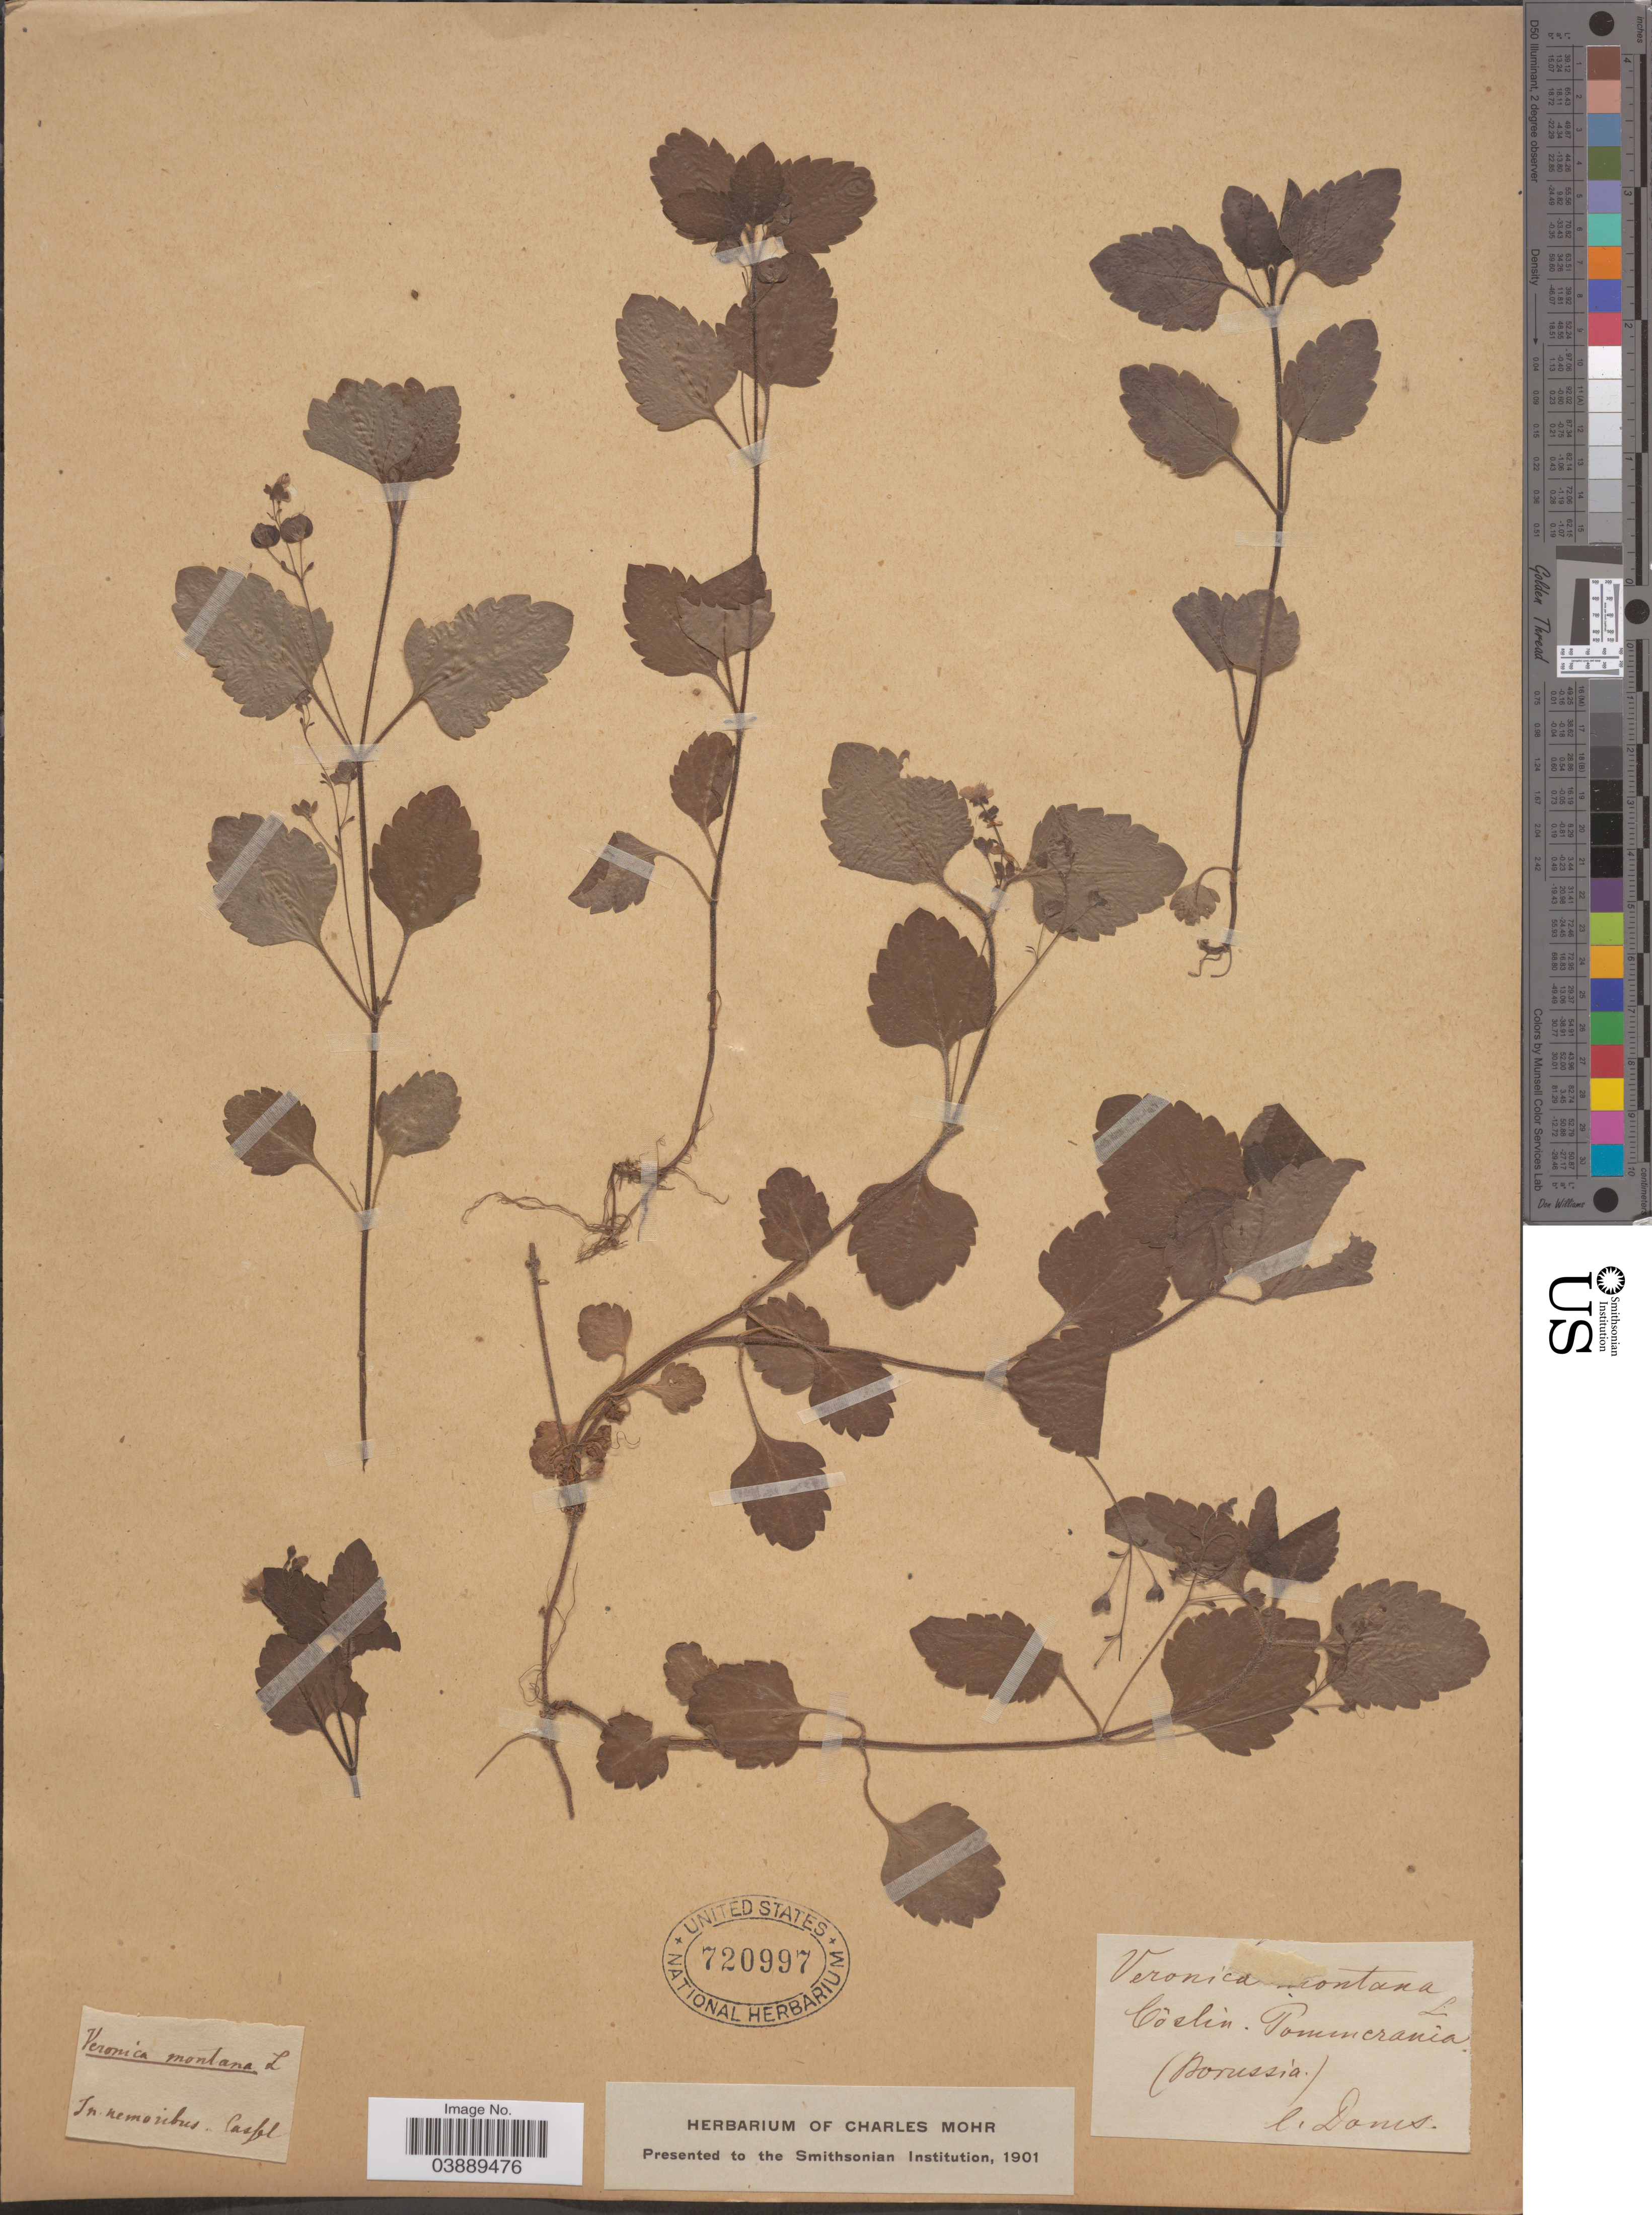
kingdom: Plantae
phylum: Tracheophyta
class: Magnoliopsida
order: Lamiales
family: Plantaginaceae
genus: Veronica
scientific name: Veronica montana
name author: L.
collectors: C. Donis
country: Poland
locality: Cieślin. Pommicrania. (Borussia).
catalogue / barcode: US 720997